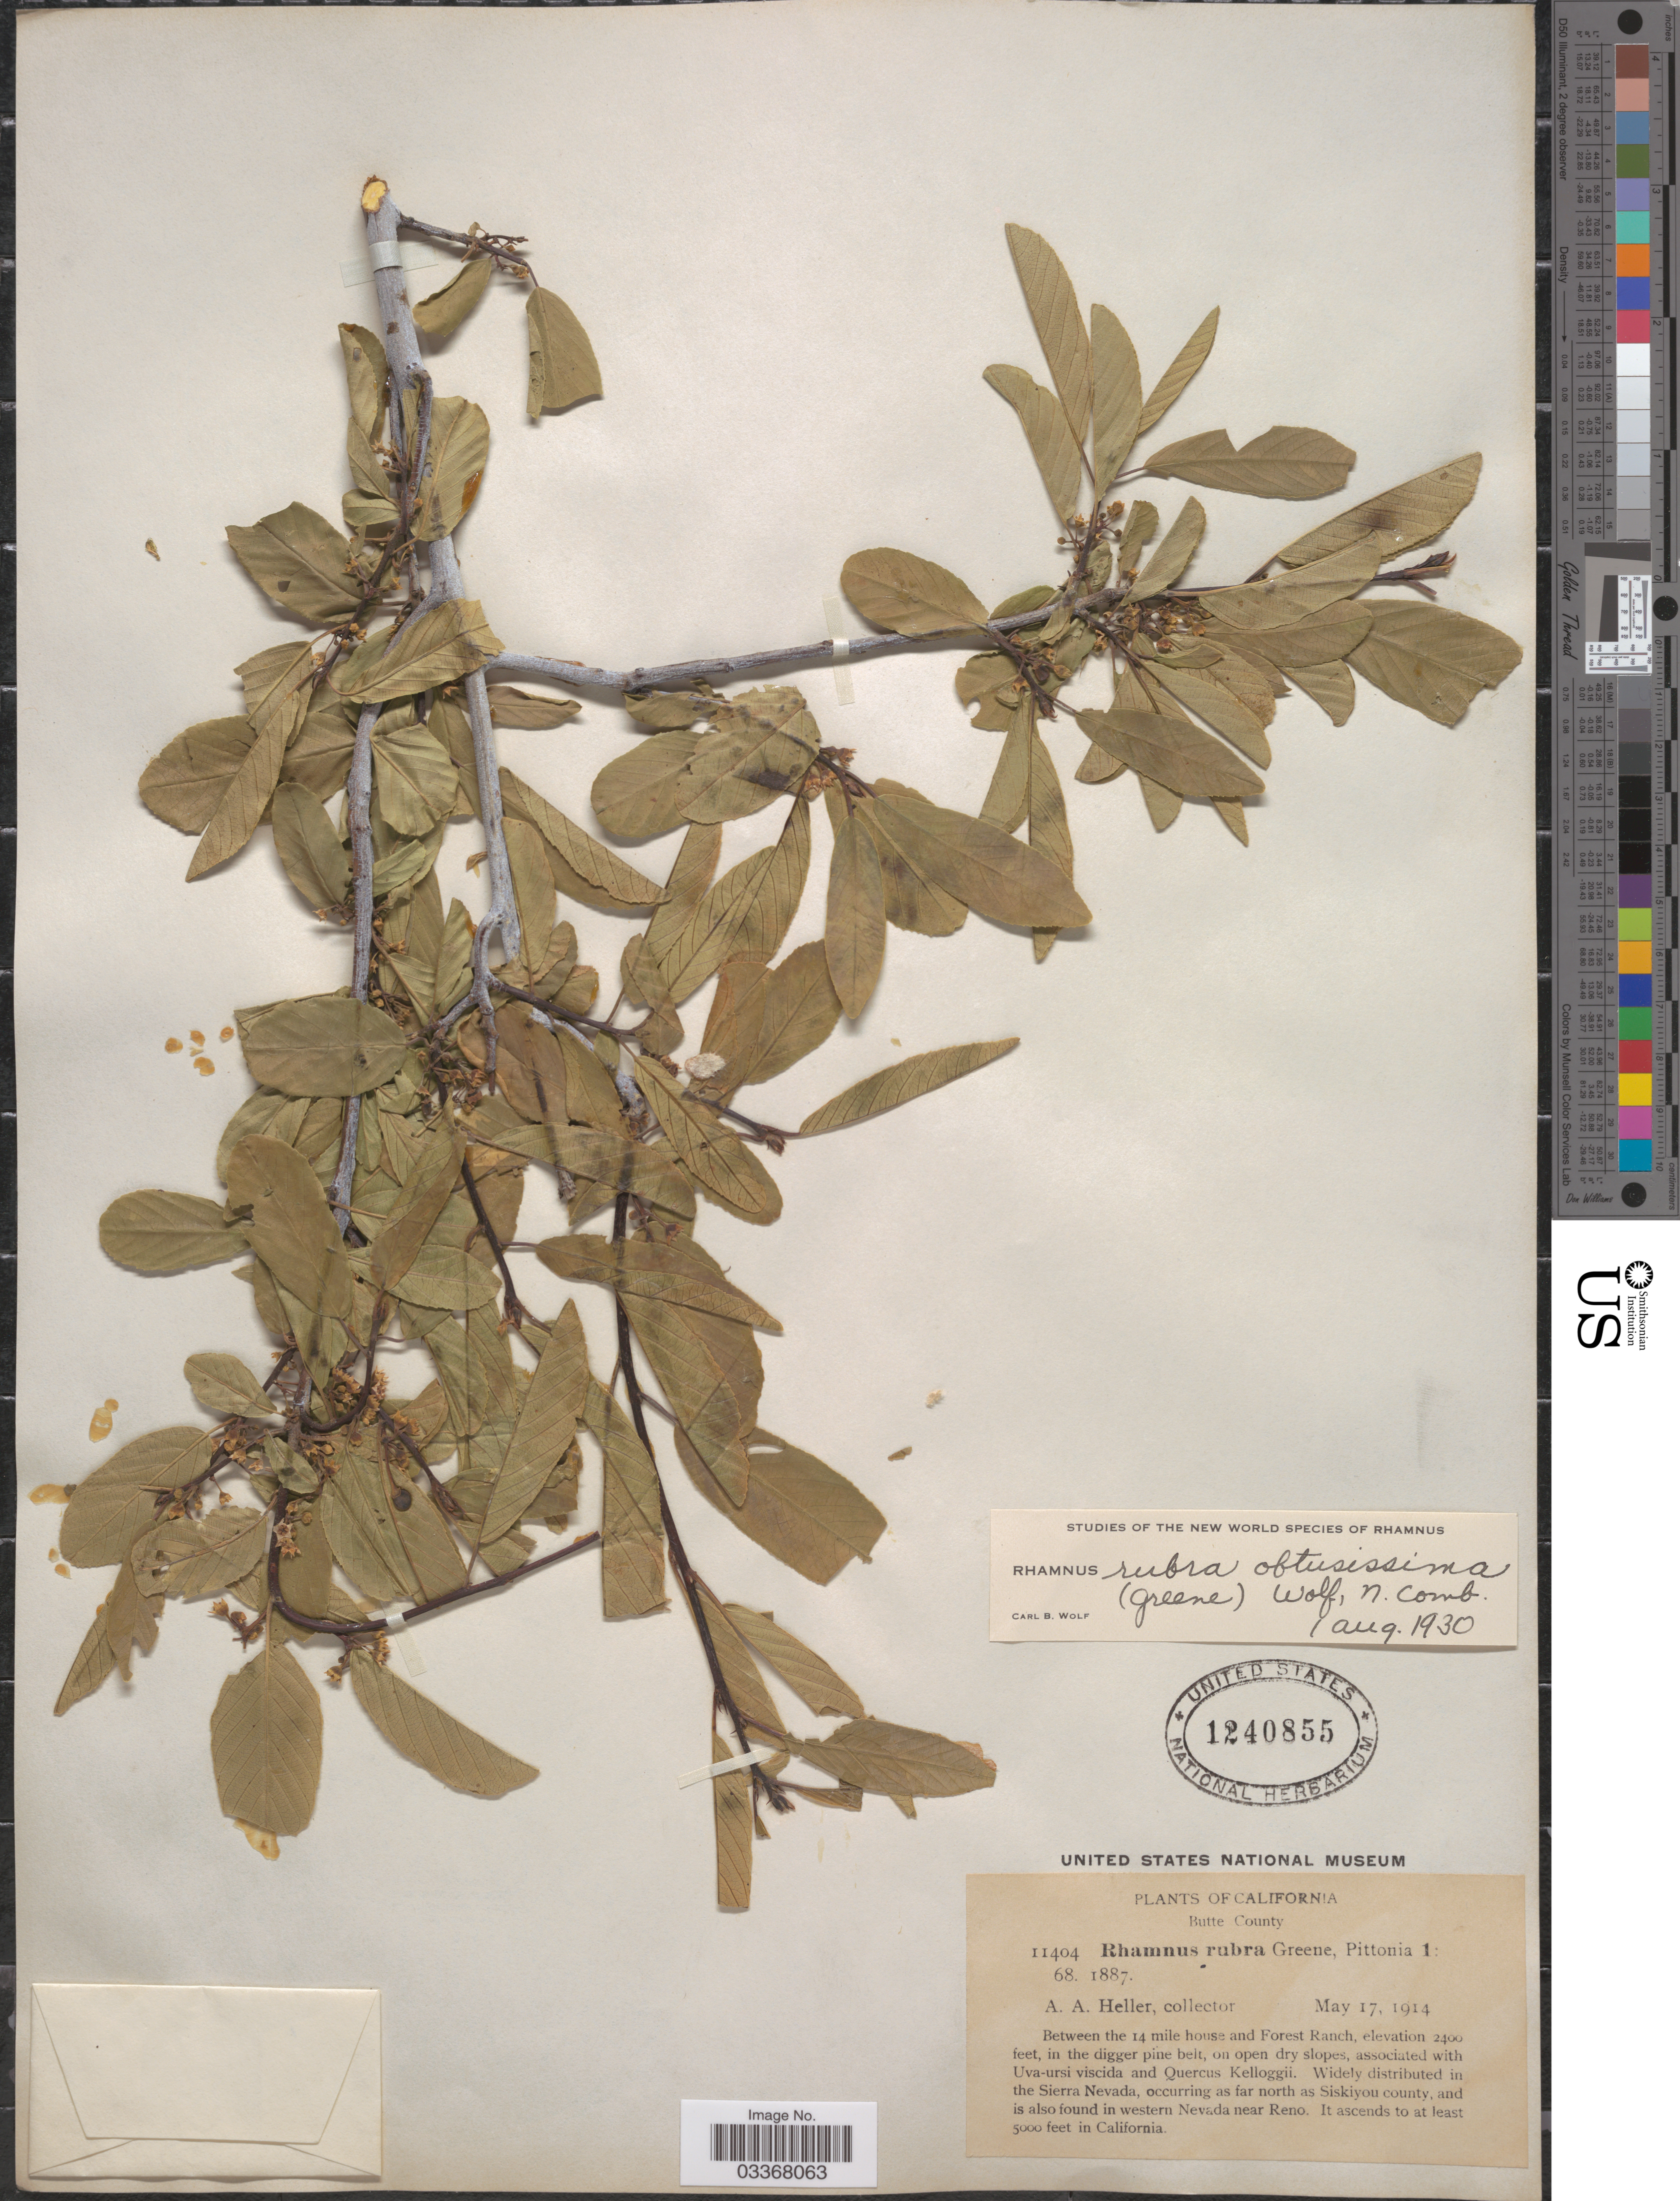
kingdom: Plantae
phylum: Tracheophyta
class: Magnoliopsida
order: Rosales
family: Rhamnaceae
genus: Frangula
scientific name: Frangula rubra subsp. obtusissima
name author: (Greene) Kartesz & Gandhi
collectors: A. A. Heller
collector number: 11404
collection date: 1914-05-17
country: United States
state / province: California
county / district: Butte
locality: Butte County, Between the 14 mile house and Forest Ranch.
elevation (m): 732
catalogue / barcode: US 1240855